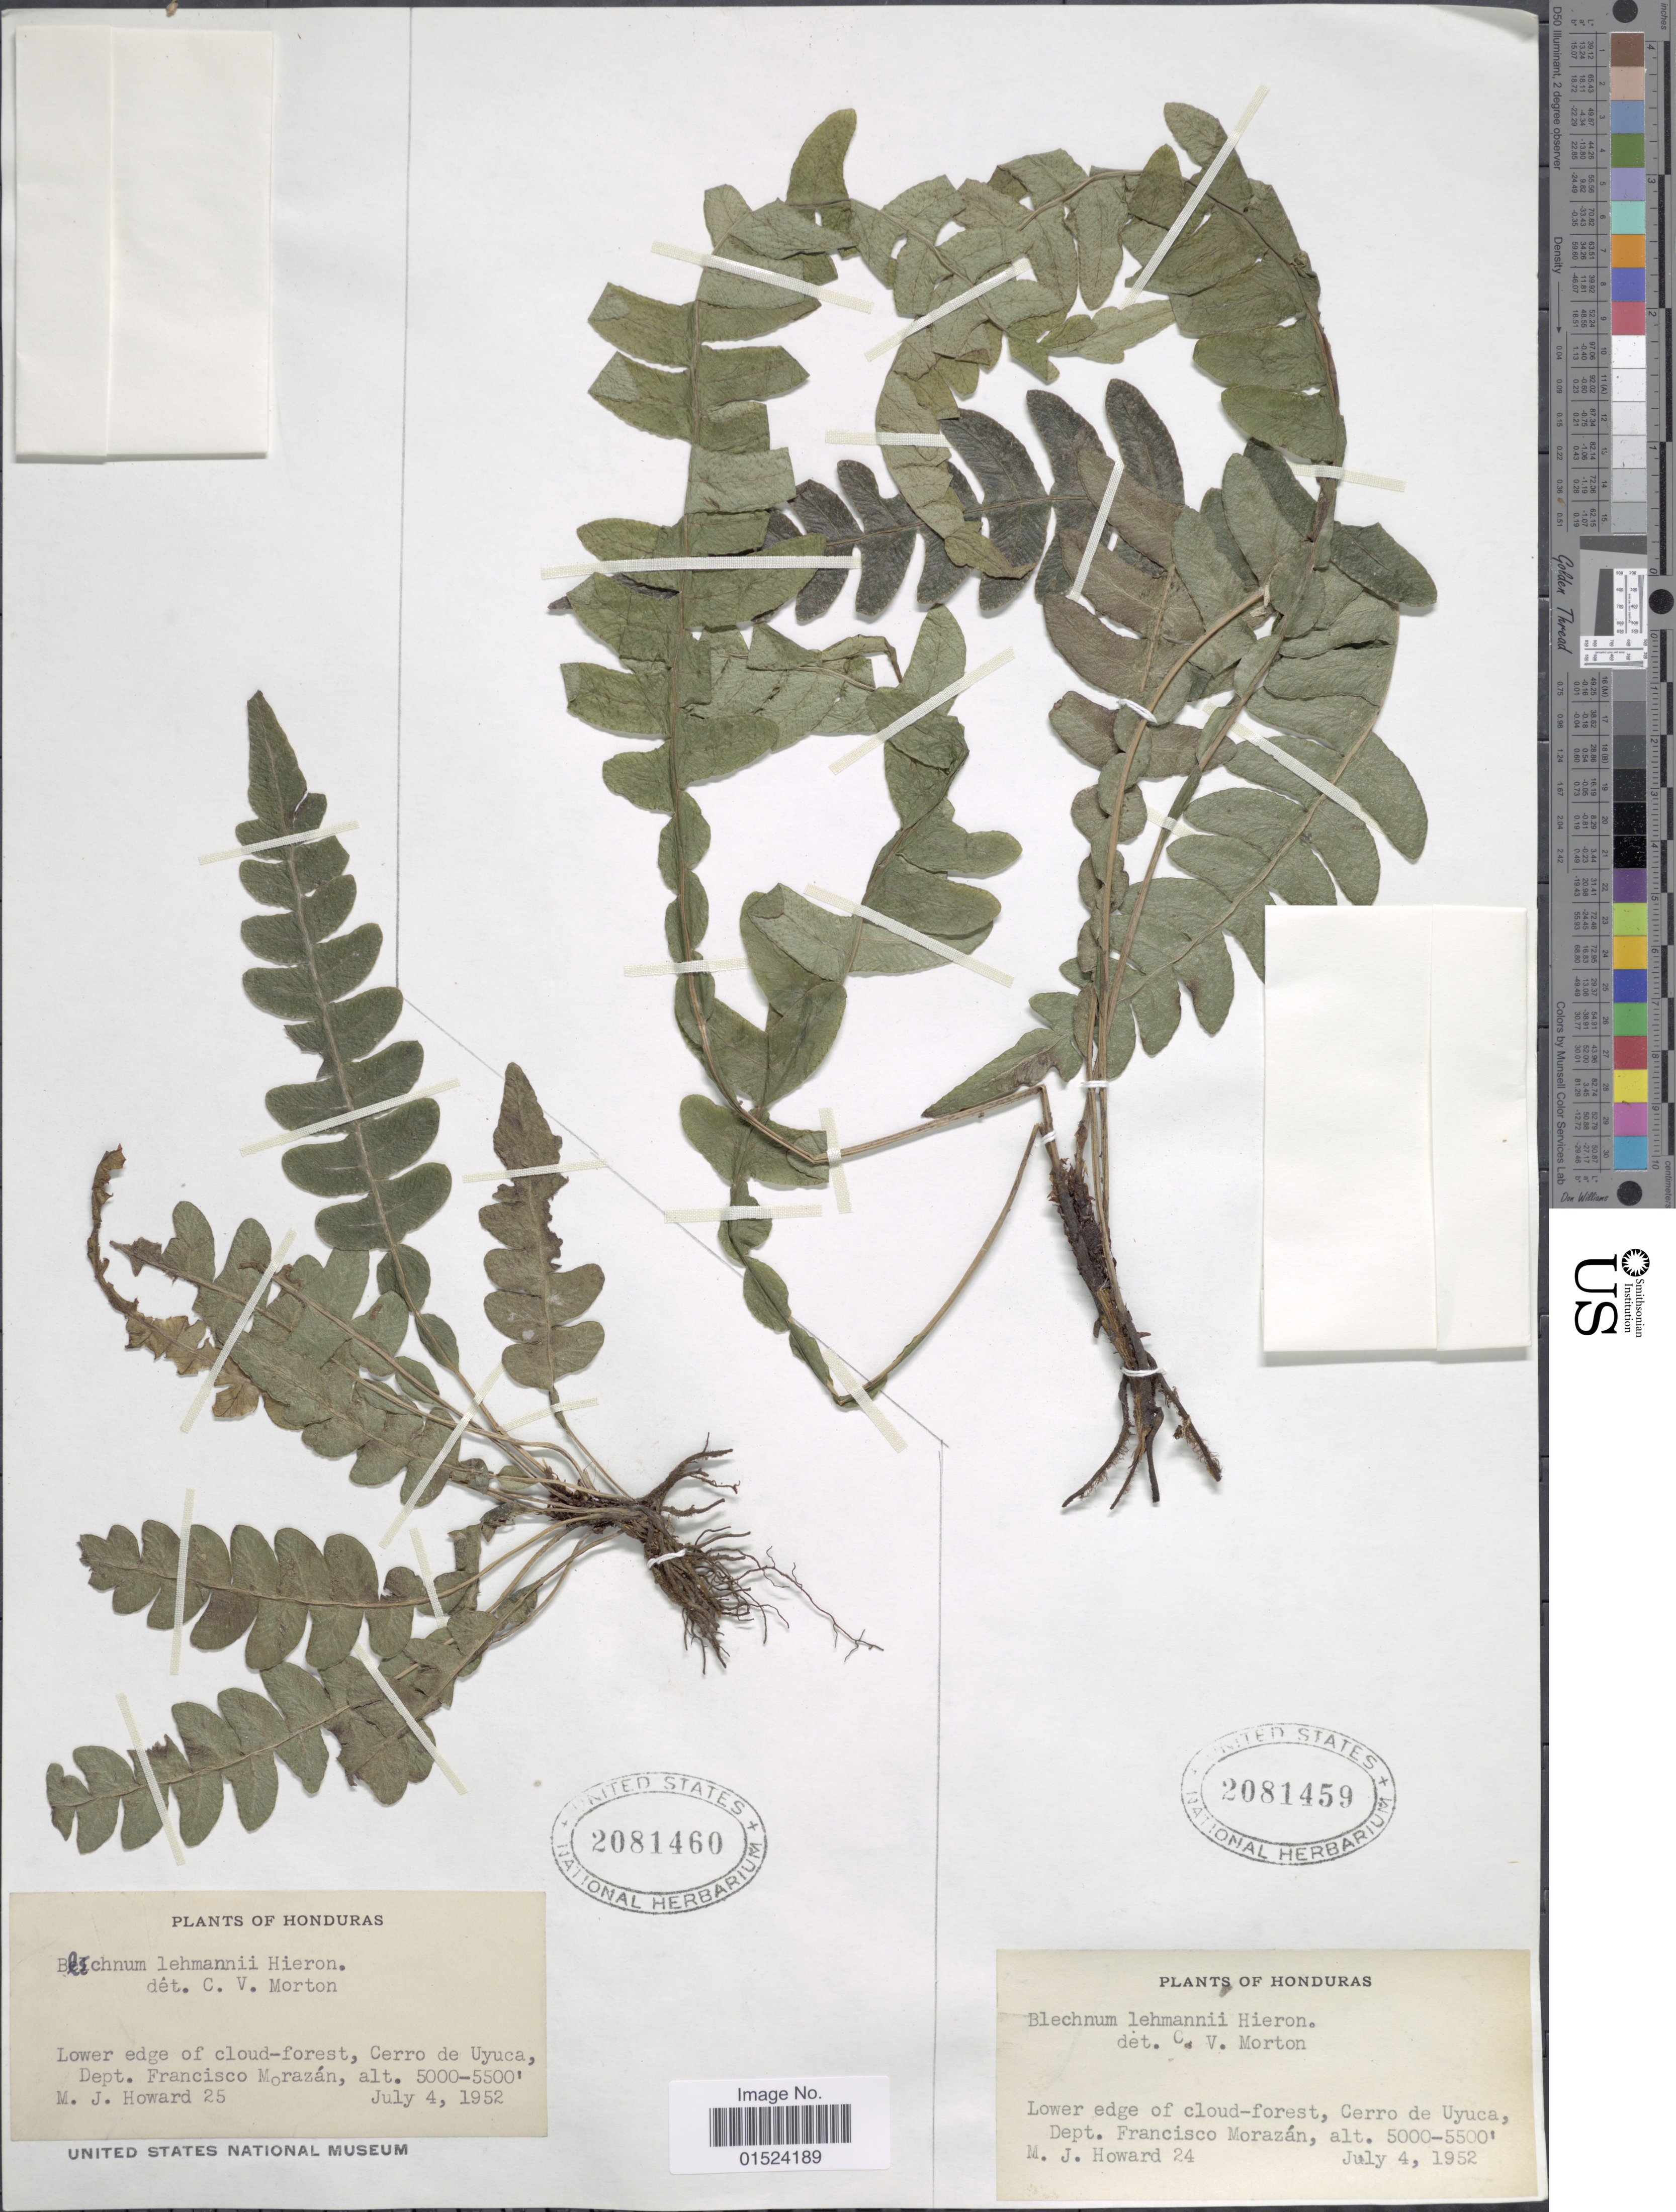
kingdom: Plantae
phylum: Tracheophyta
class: Polypodiopsida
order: Polypodiales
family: Blechnaceae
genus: Blechnum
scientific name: Blechnum l'herminieri subsp. l'herminieri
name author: (Bory) C. Chr.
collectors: M. Howard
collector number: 24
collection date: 1952-07-04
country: Honduras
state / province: Fco. Morazán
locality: Lower edge of cloud-forest, Cerro de Uyuca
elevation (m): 1524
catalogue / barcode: US 2081459